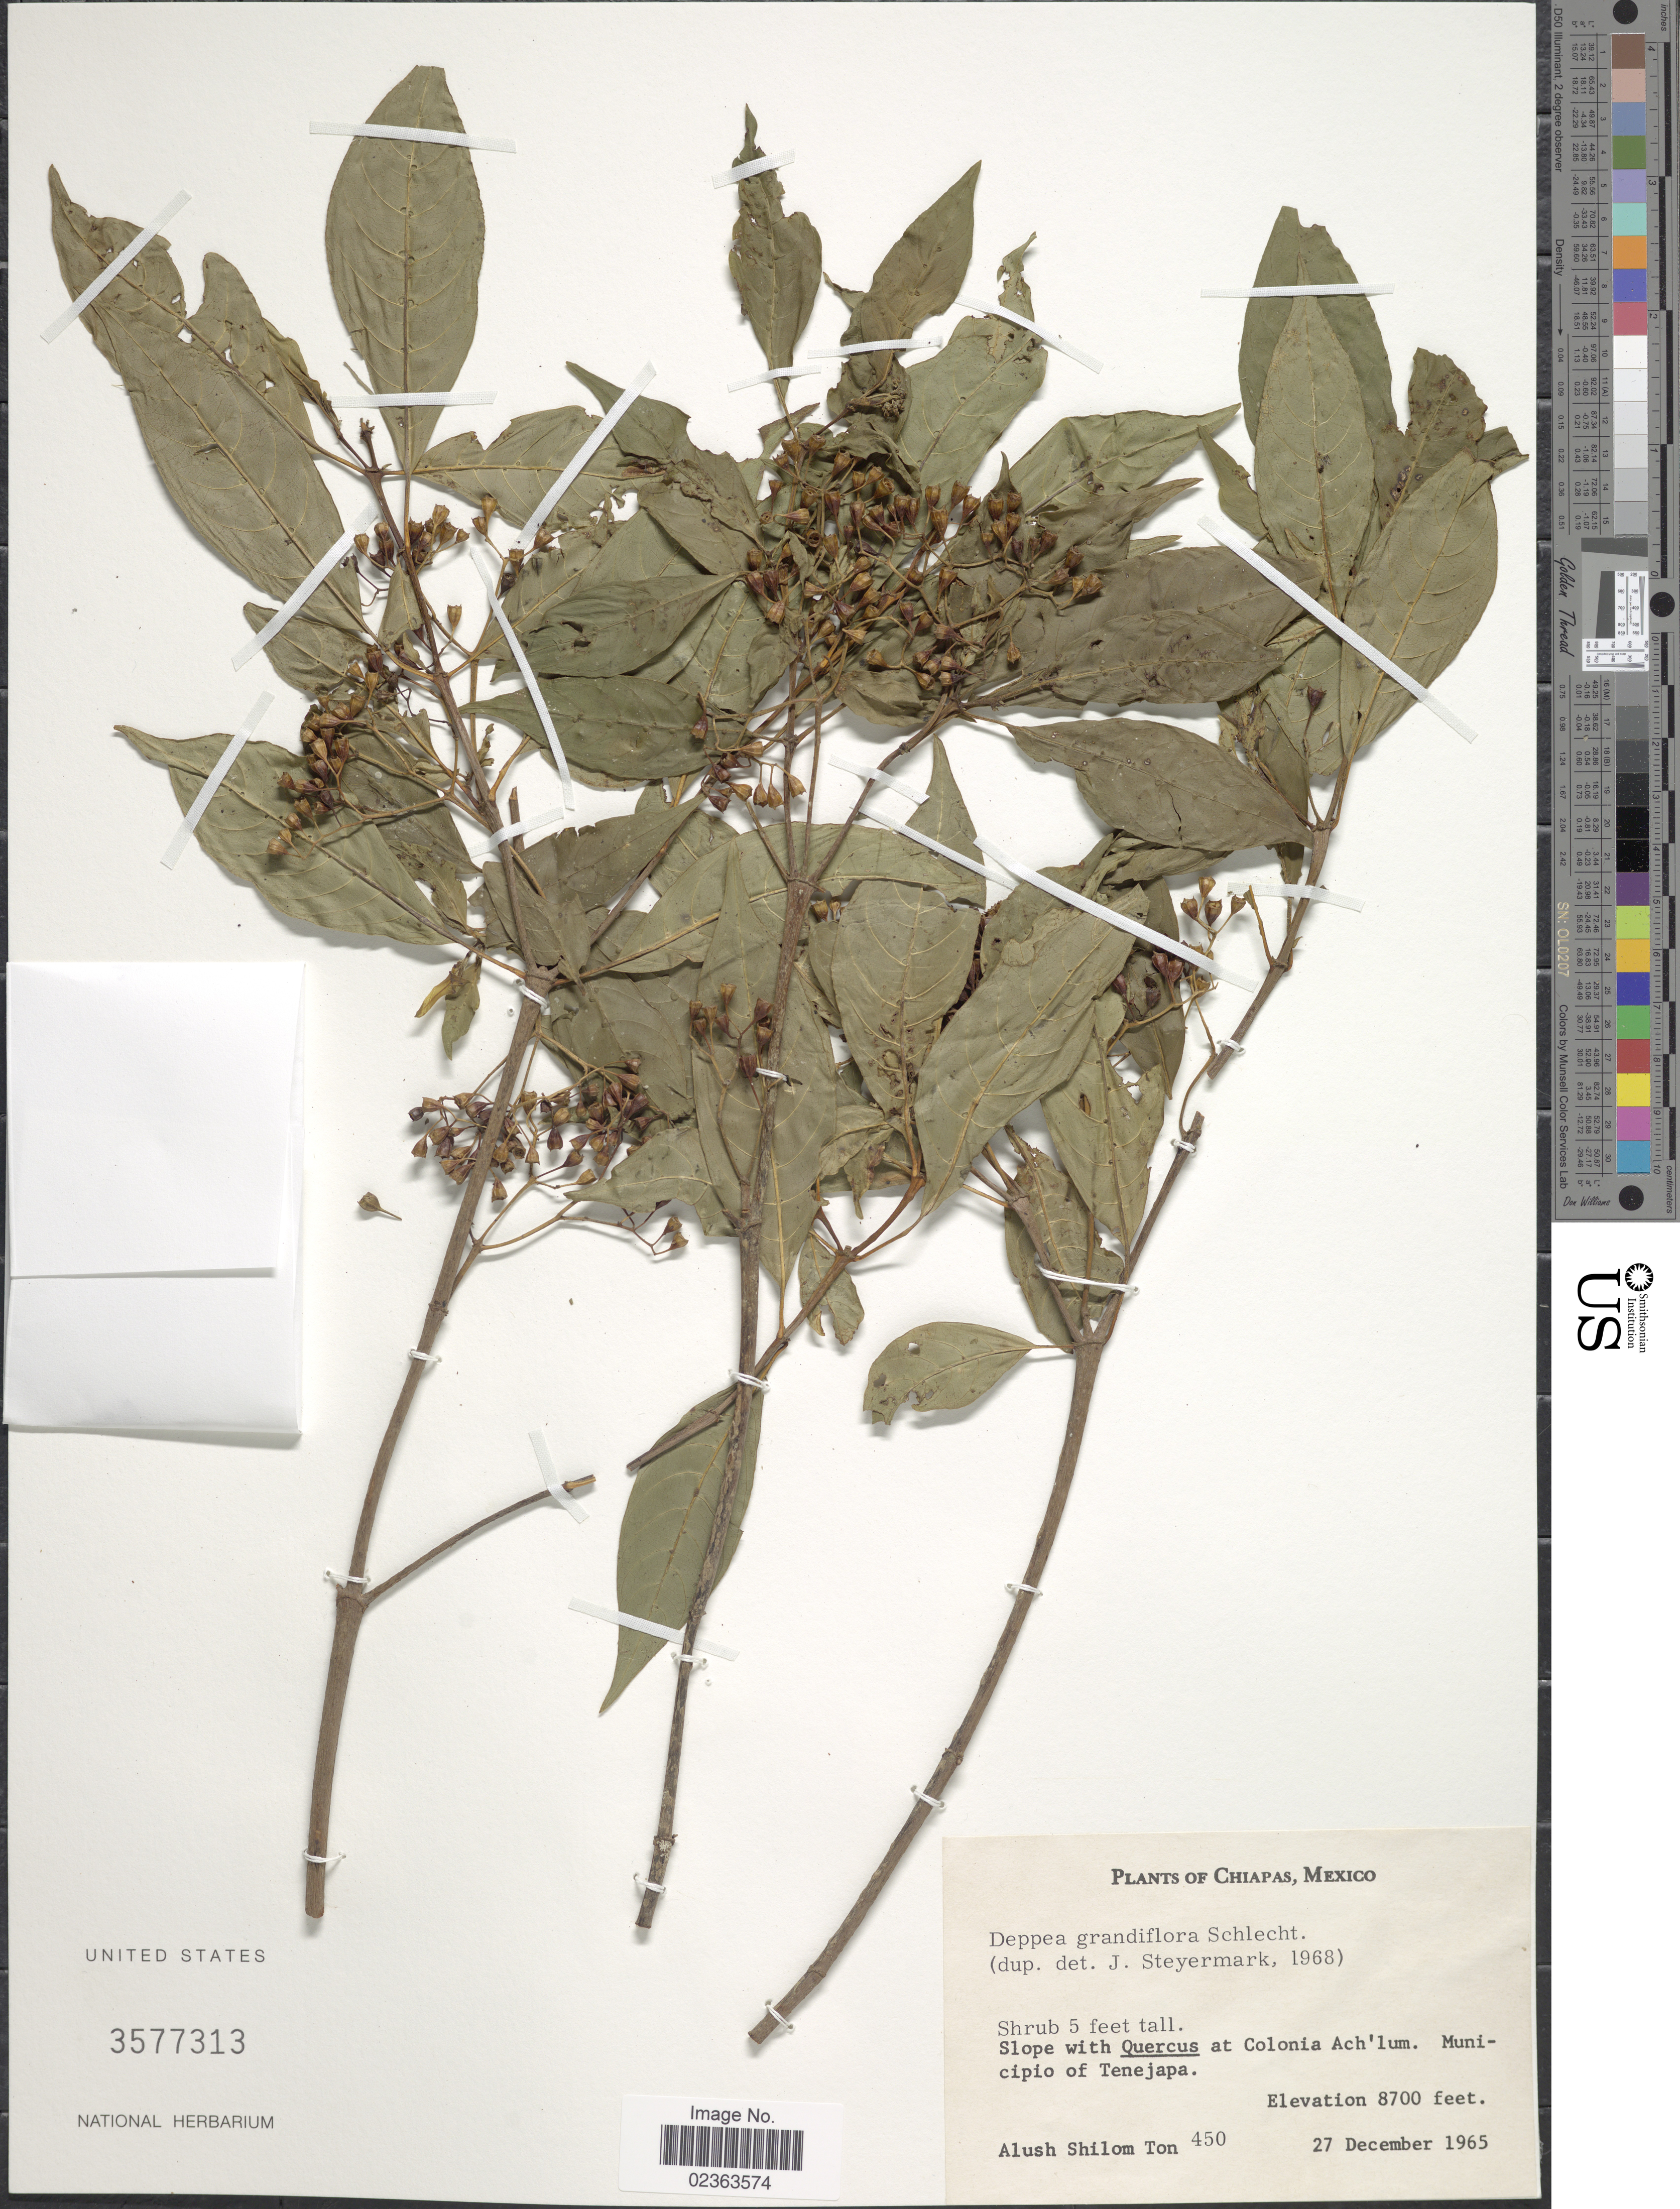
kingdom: Plantae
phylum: Tracheophyta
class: Magnoliopsida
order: Gentianales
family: Rubiaceae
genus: Deppea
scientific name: Deppea grandiflora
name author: Schltdl.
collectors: A. M. Ton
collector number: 450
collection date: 1965-12-27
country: Mexico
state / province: Chiapas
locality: Slope with Quercus at Colonia Ach'lum. Municipio of Tenejapa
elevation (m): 2652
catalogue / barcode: US 3577313